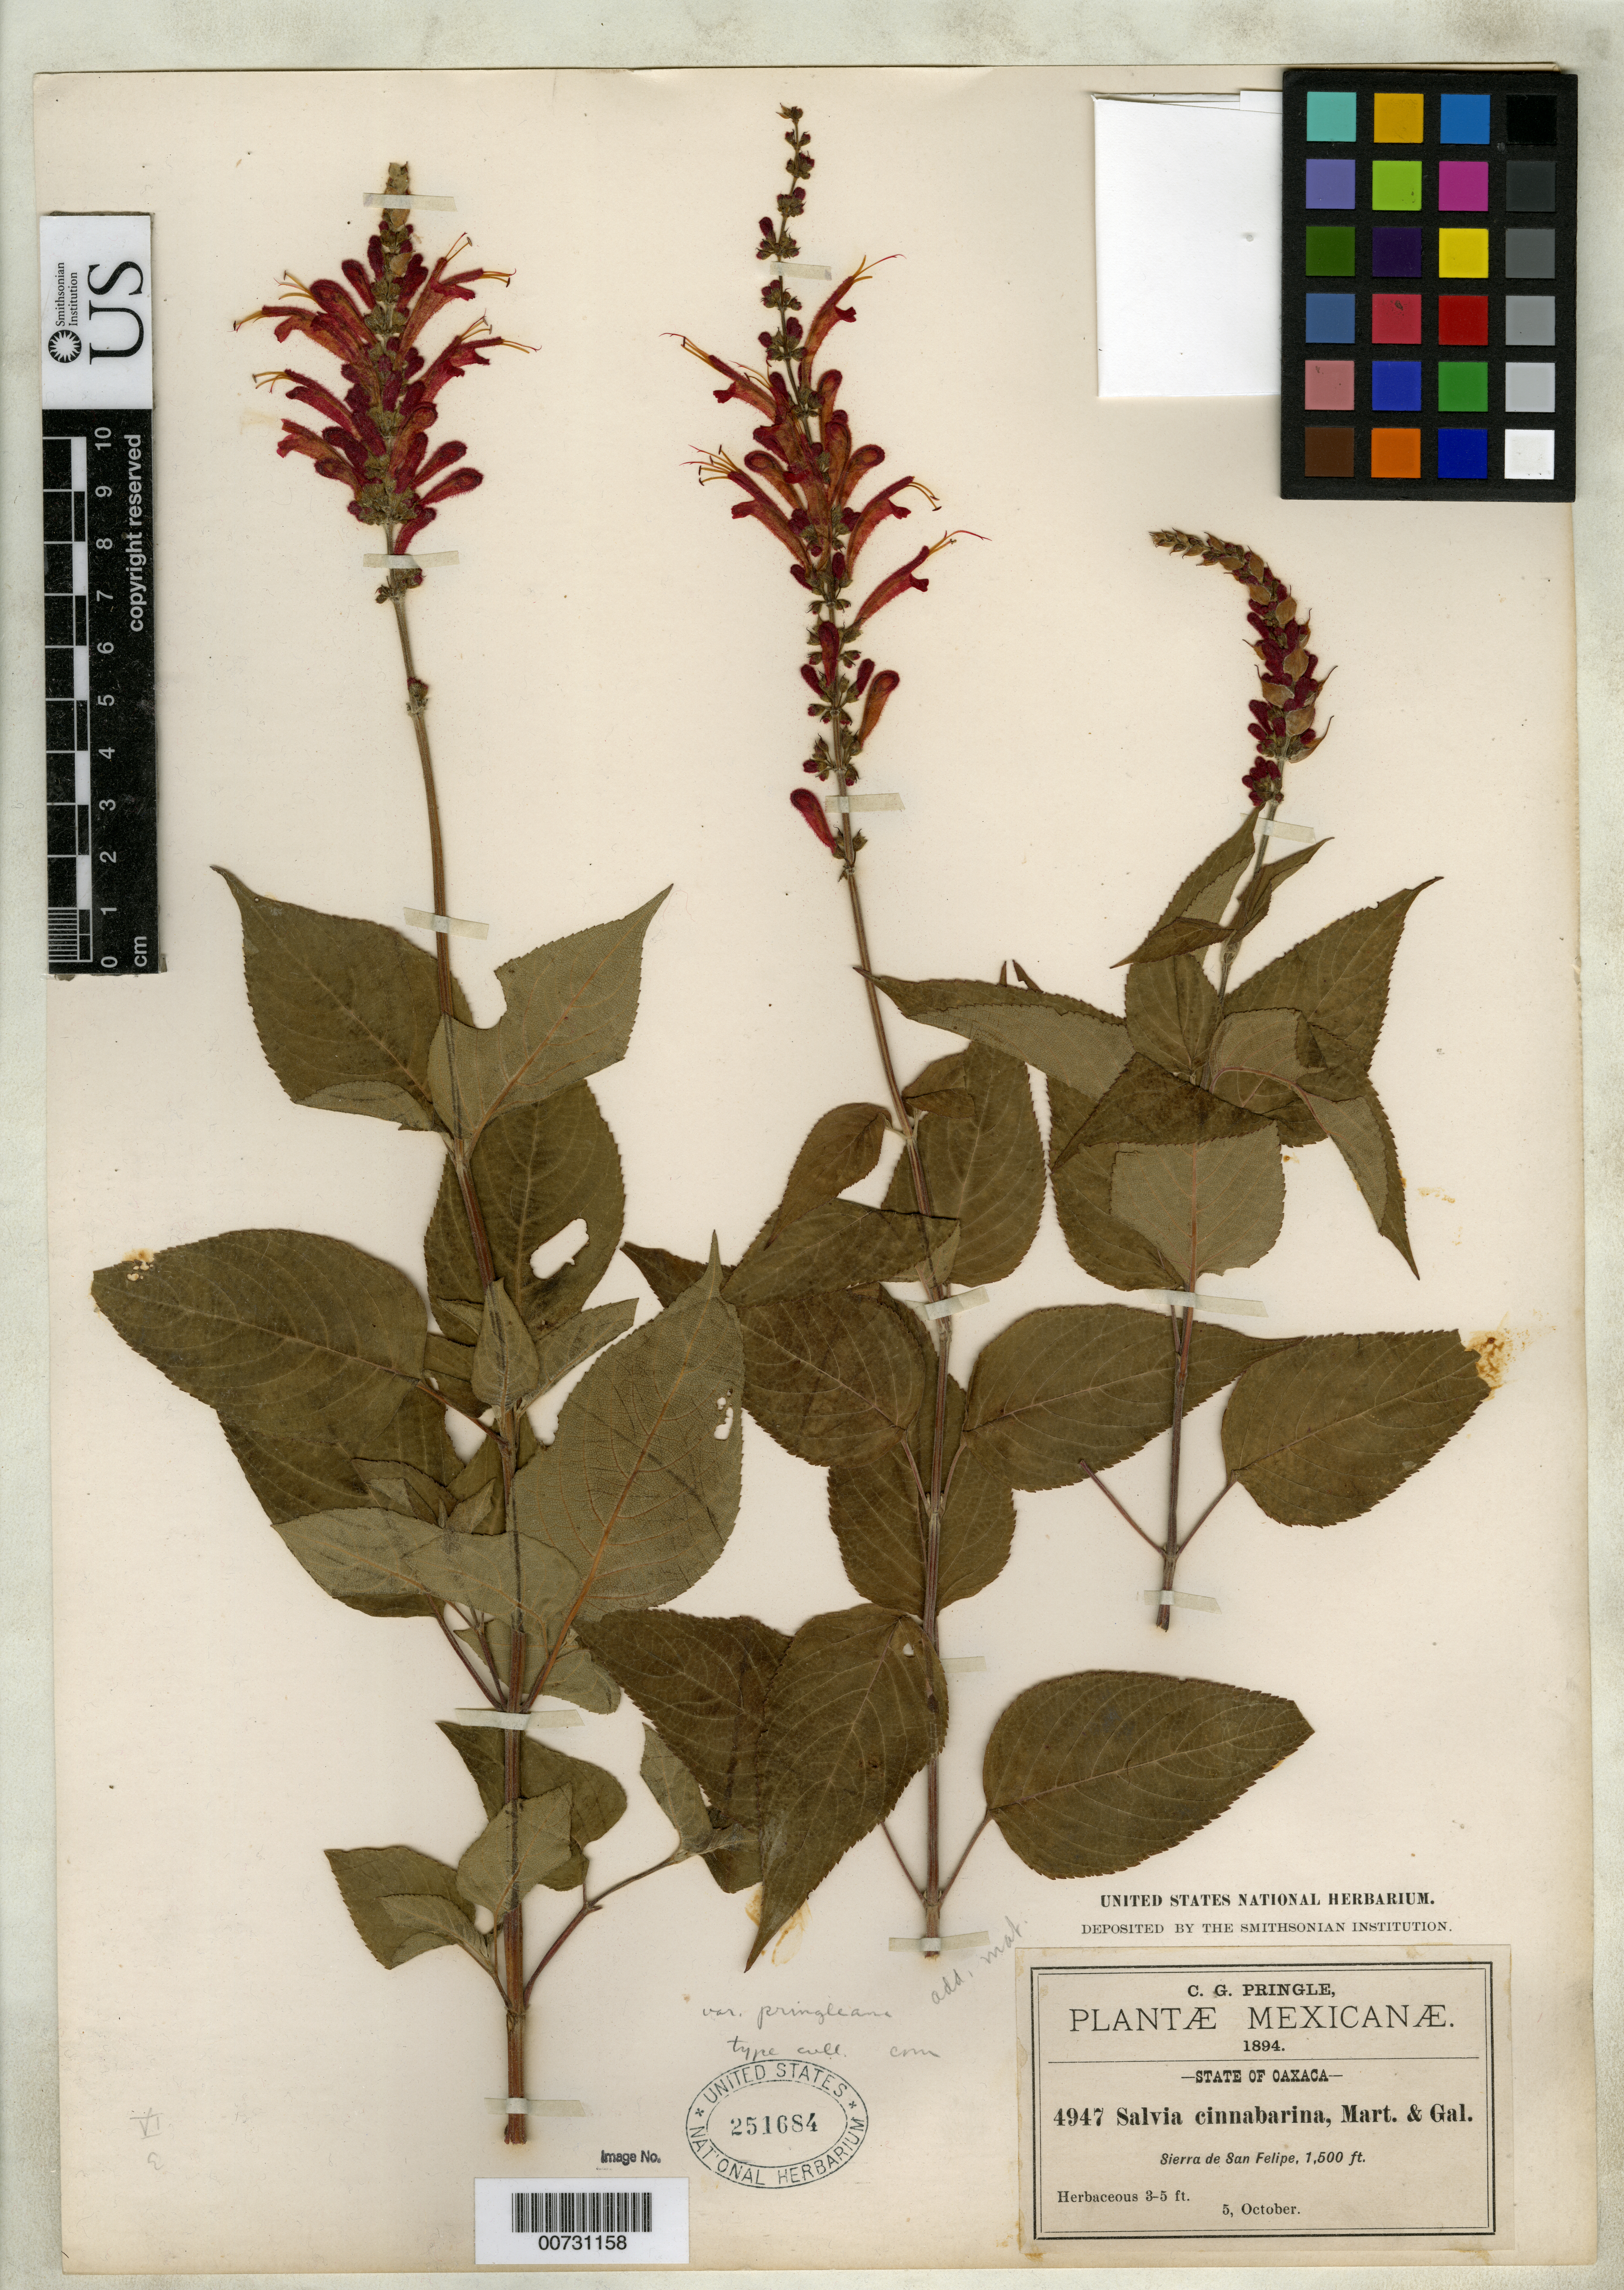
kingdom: Plantae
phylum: Tracheophyta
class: Magnoliopsida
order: Lamiales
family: Lamiaceae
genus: Salvia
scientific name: Salvia cinnabarina var. pringleana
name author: Briq.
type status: Isotype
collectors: C. G. Pringle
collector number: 4947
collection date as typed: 05 Oct 1894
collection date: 1894-10-05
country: Mexico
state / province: Oaxaca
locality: Sierra de San Felipe.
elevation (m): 457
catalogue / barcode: US 251684